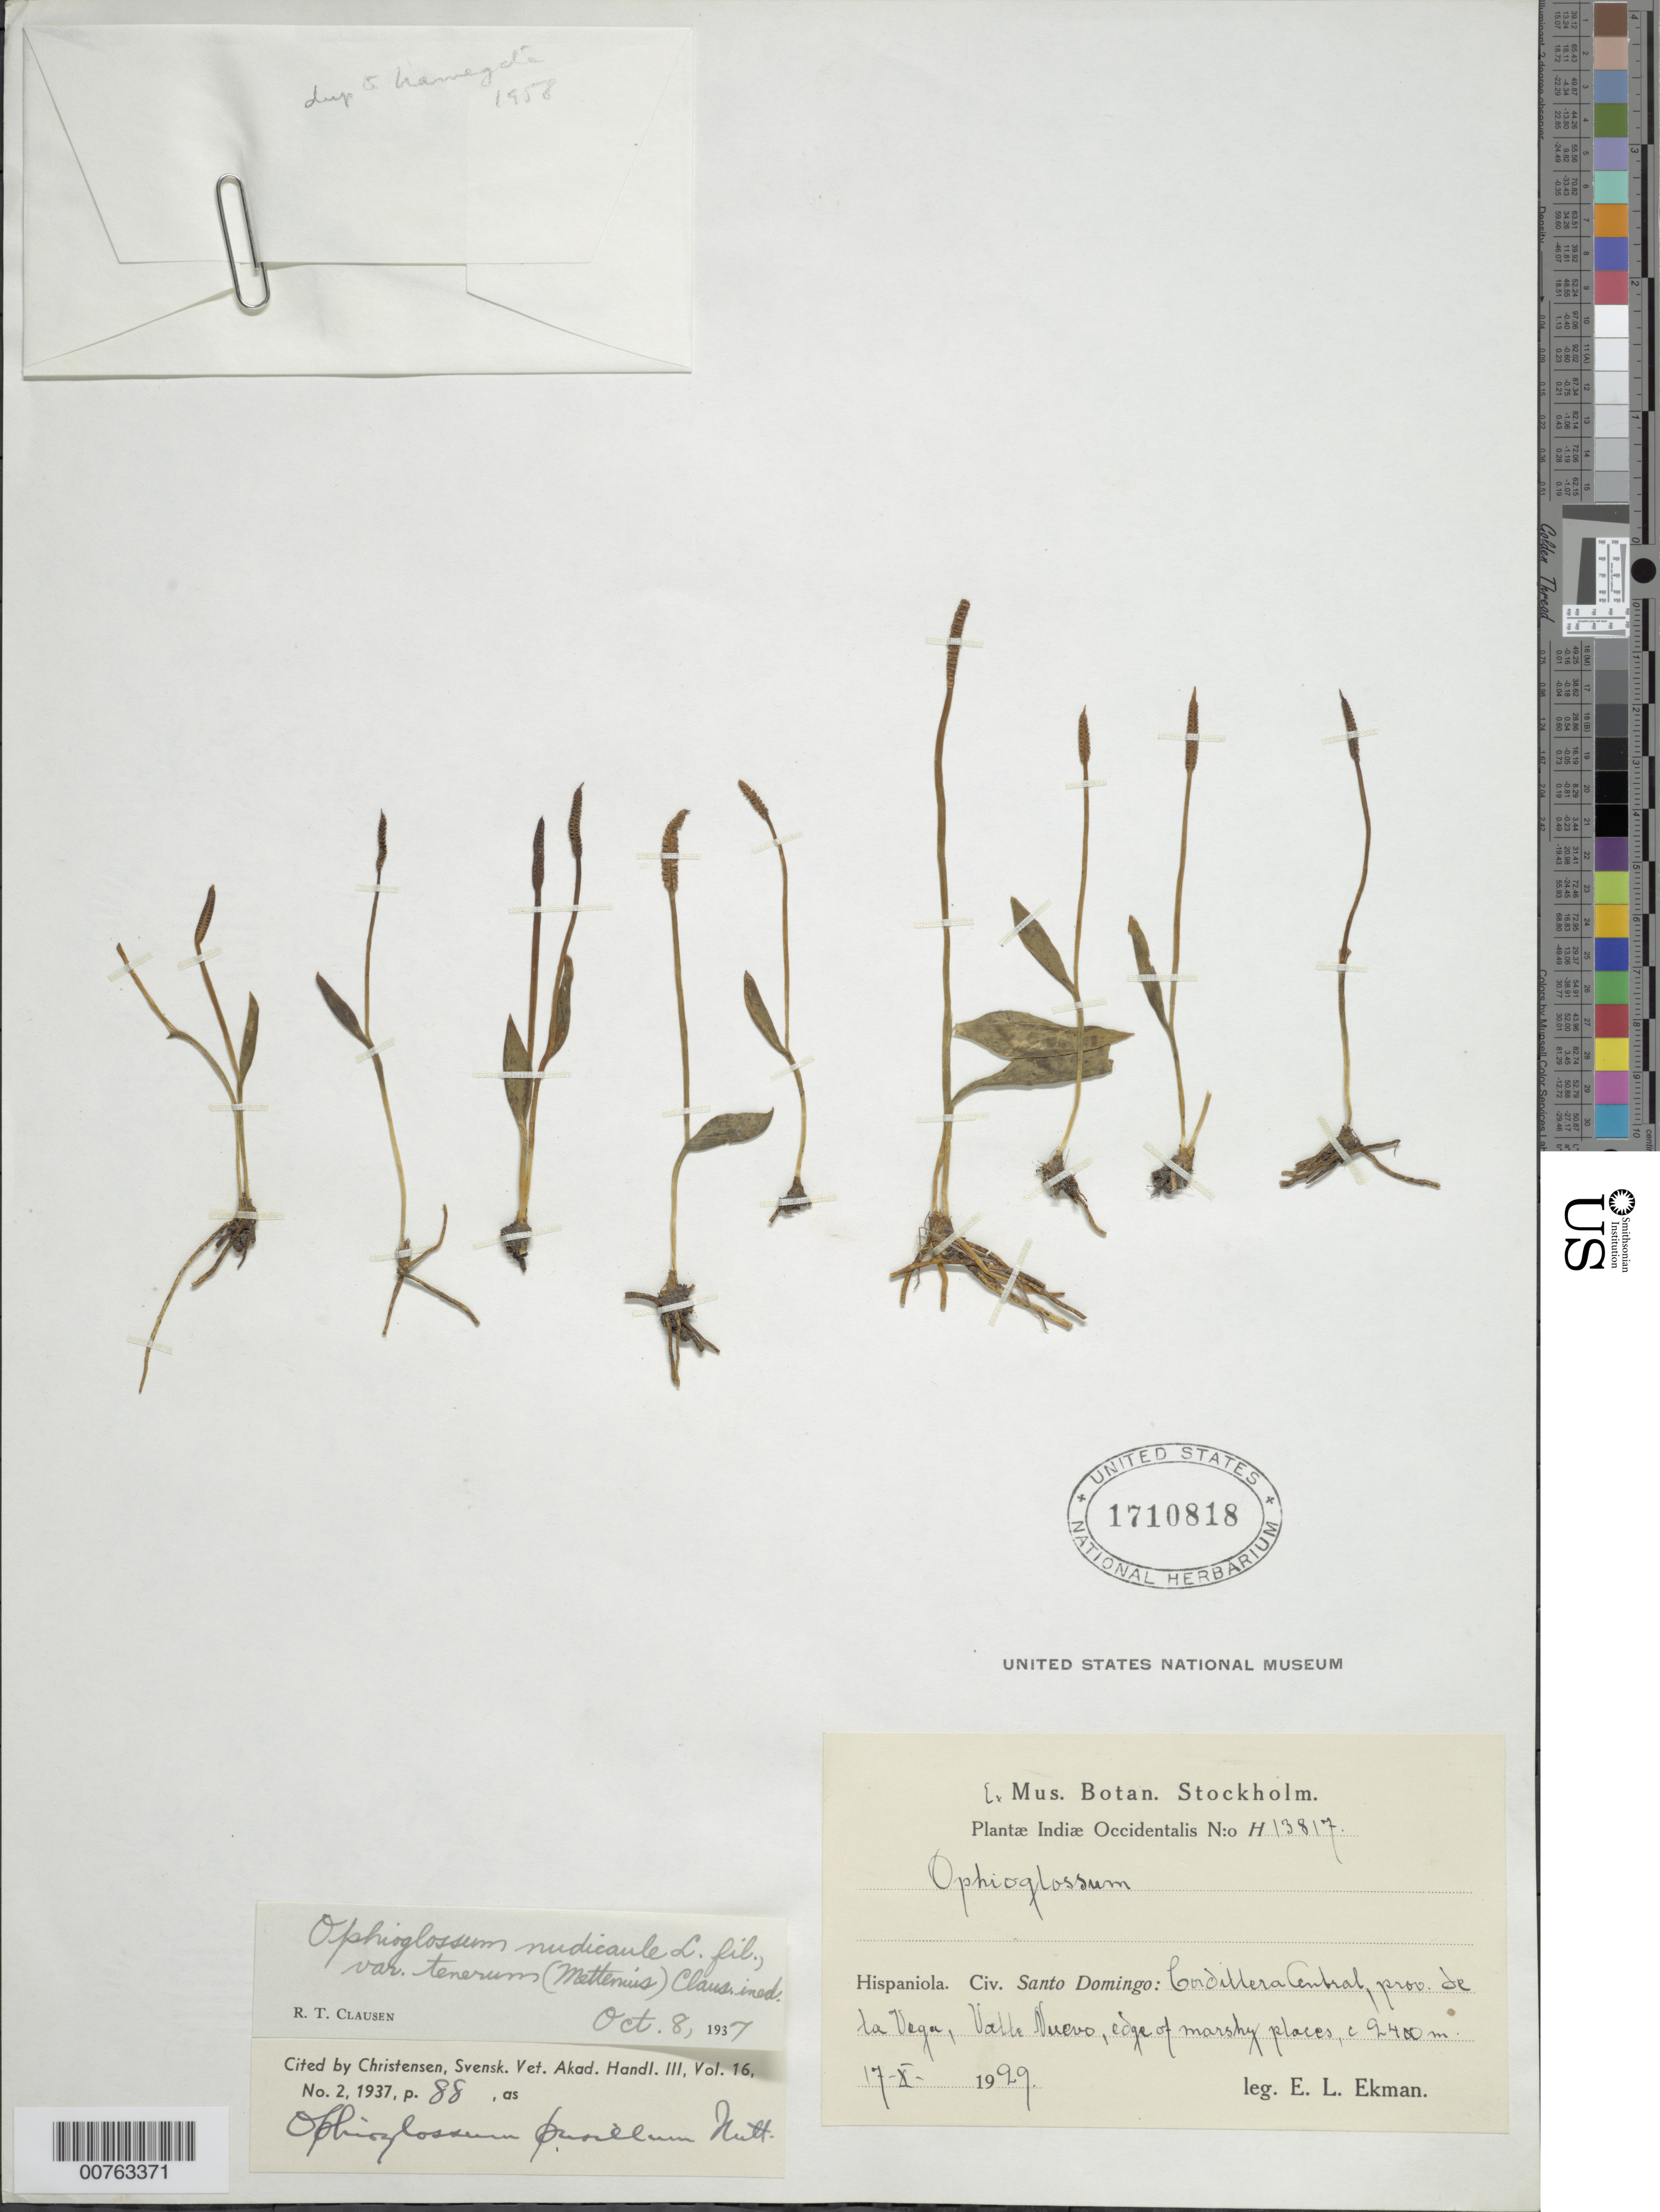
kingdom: Plantae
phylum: Tracheophyta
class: Polypodiopsida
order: Ophioglossales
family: Ophioglossaceae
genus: Ophioglossum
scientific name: Ophioglossum nudicaule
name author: L. f.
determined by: Clausen, R. T.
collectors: E. L. Ekman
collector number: H 13817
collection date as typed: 17 Oct 1929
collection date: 1929-10-17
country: Dominican Republic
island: Hispaniola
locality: Cordillera Central, Provincia de la Vega, Valle Nuevo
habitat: Edge of marshy places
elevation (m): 2400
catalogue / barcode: US 1710818